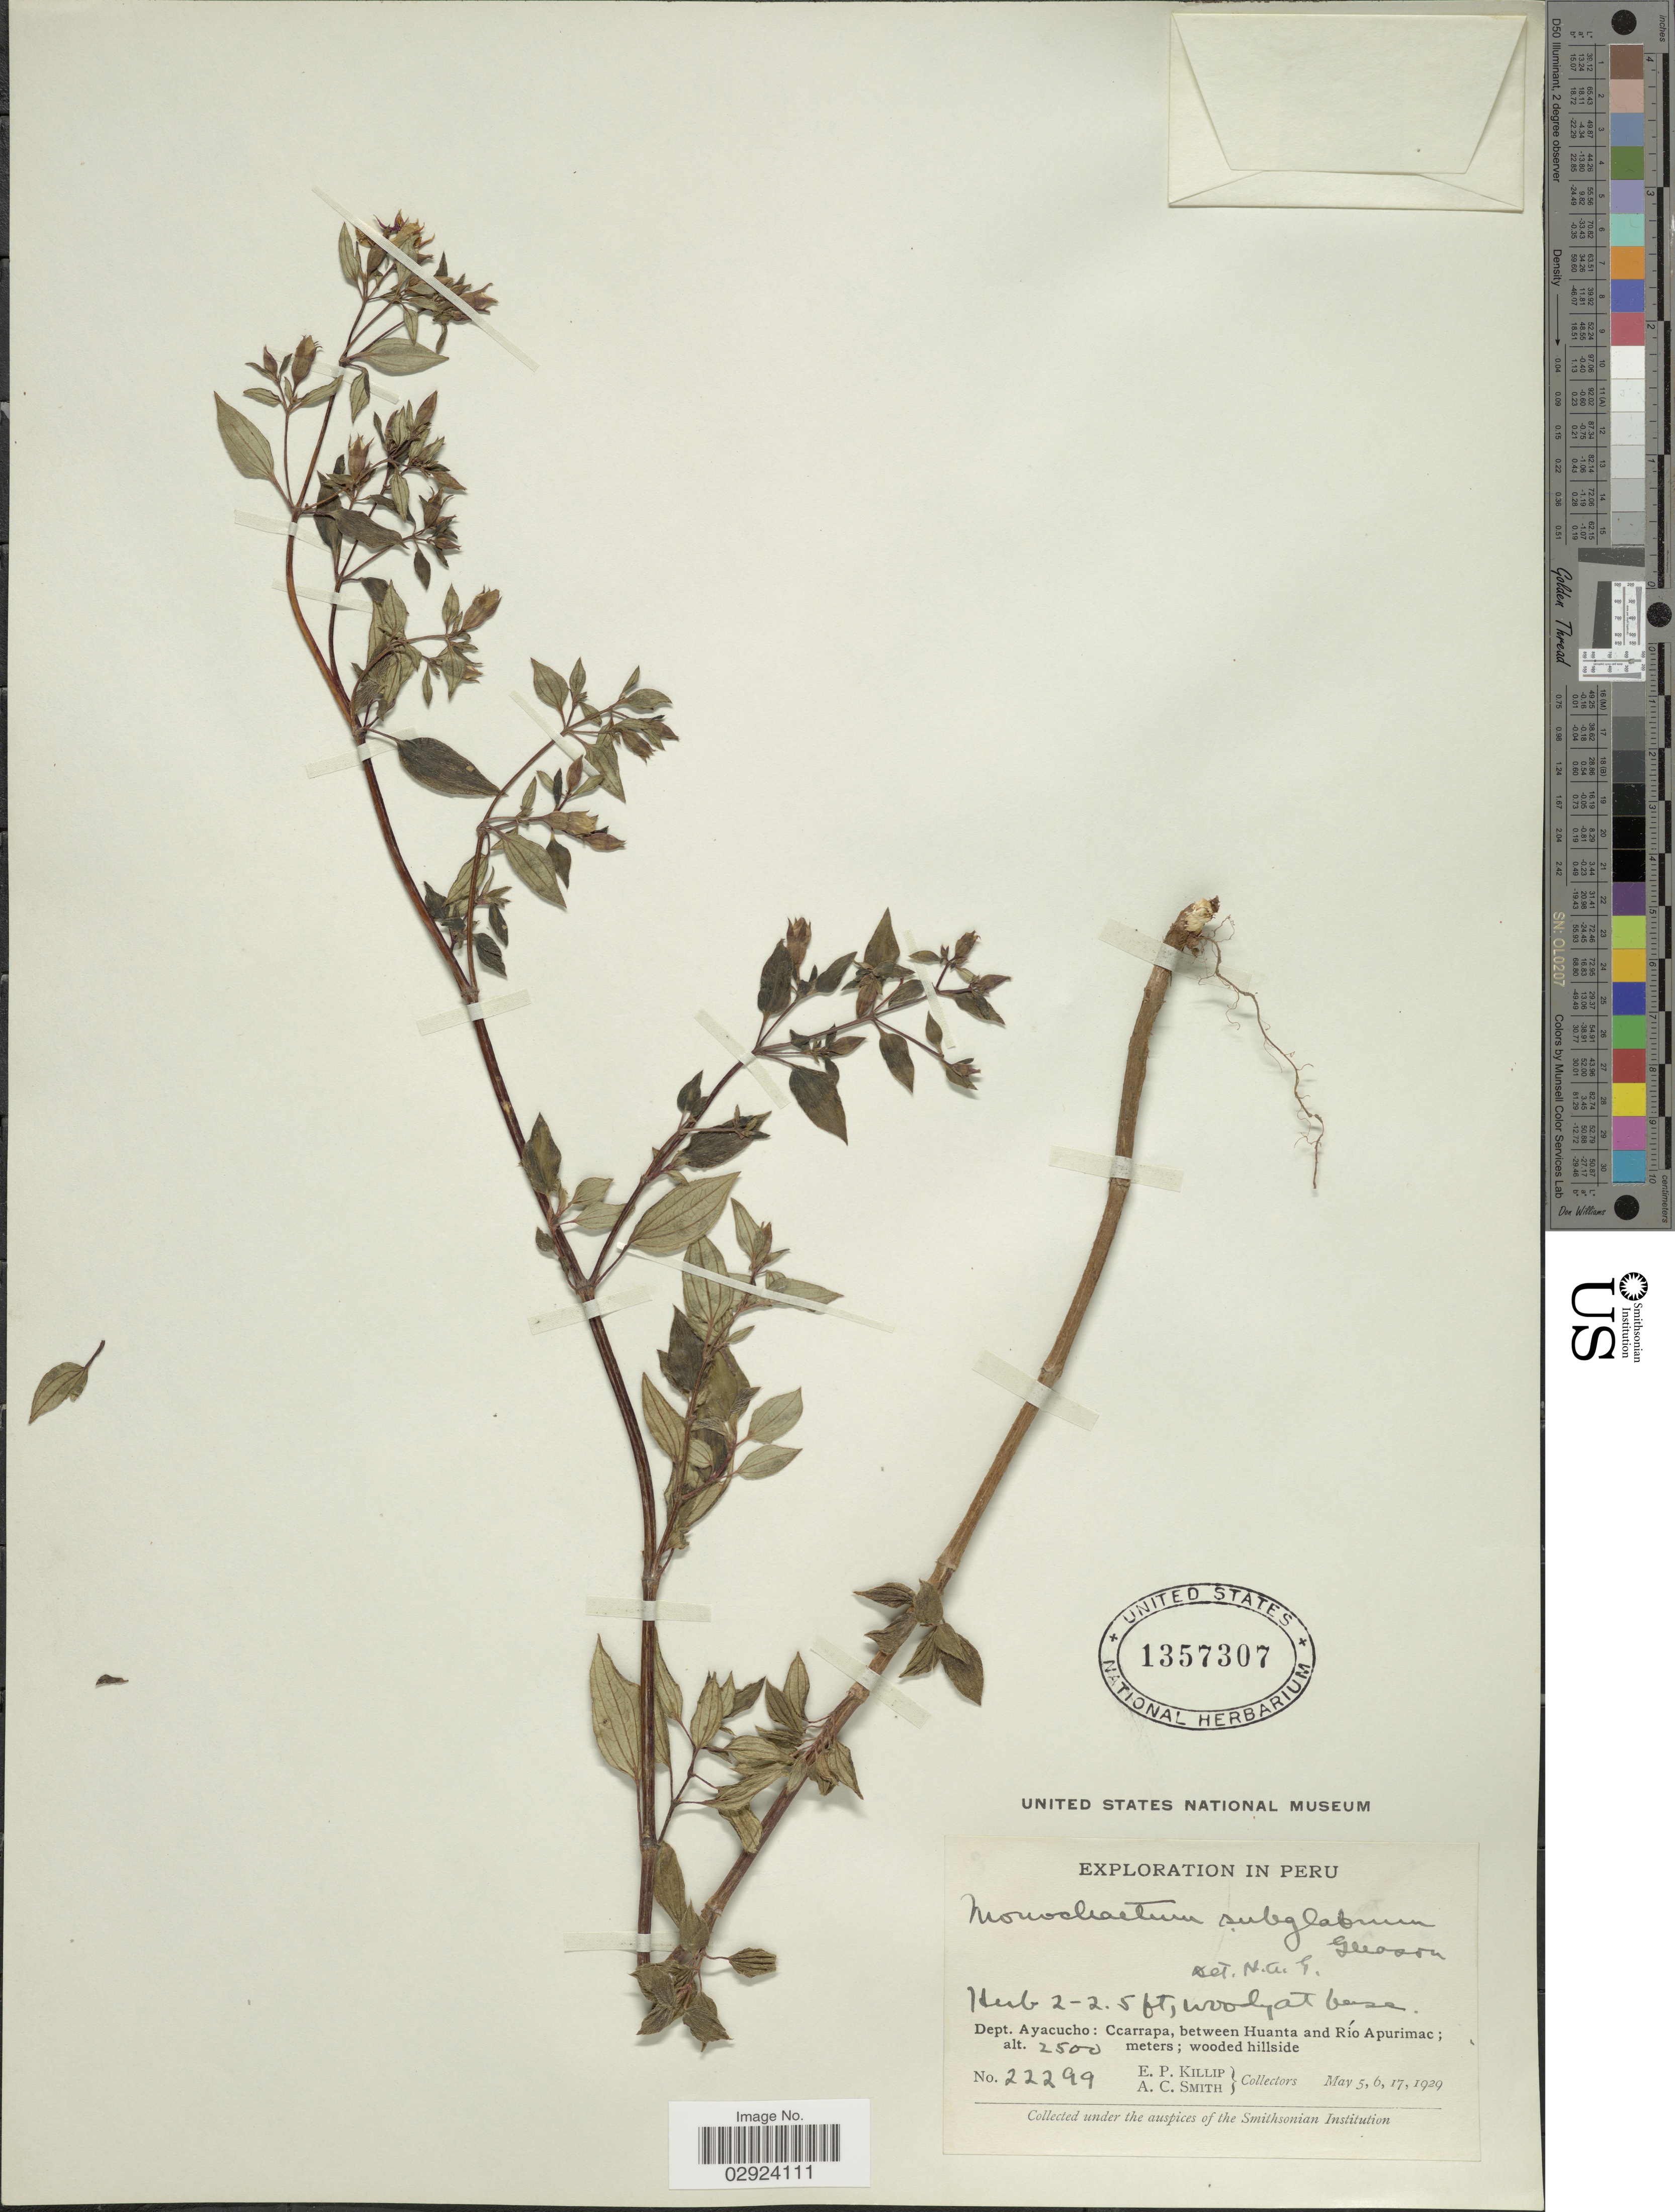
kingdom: Plantae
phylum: Tracheophyta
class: Magnoliopsida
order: Myrtales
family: Melastomataceae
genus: Monochaetum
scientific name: Monochaetum subglabrum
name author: Gleason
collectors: E. P. Killip & A. C. Smith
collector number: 22299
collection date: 1929-05-05/1929-05-17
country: Peru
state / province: Ayacucho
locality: Dept. Ayacucho: Ccarrapa, between Huanta and Río Apurimac.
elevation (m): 2500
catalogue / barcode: US 1357307